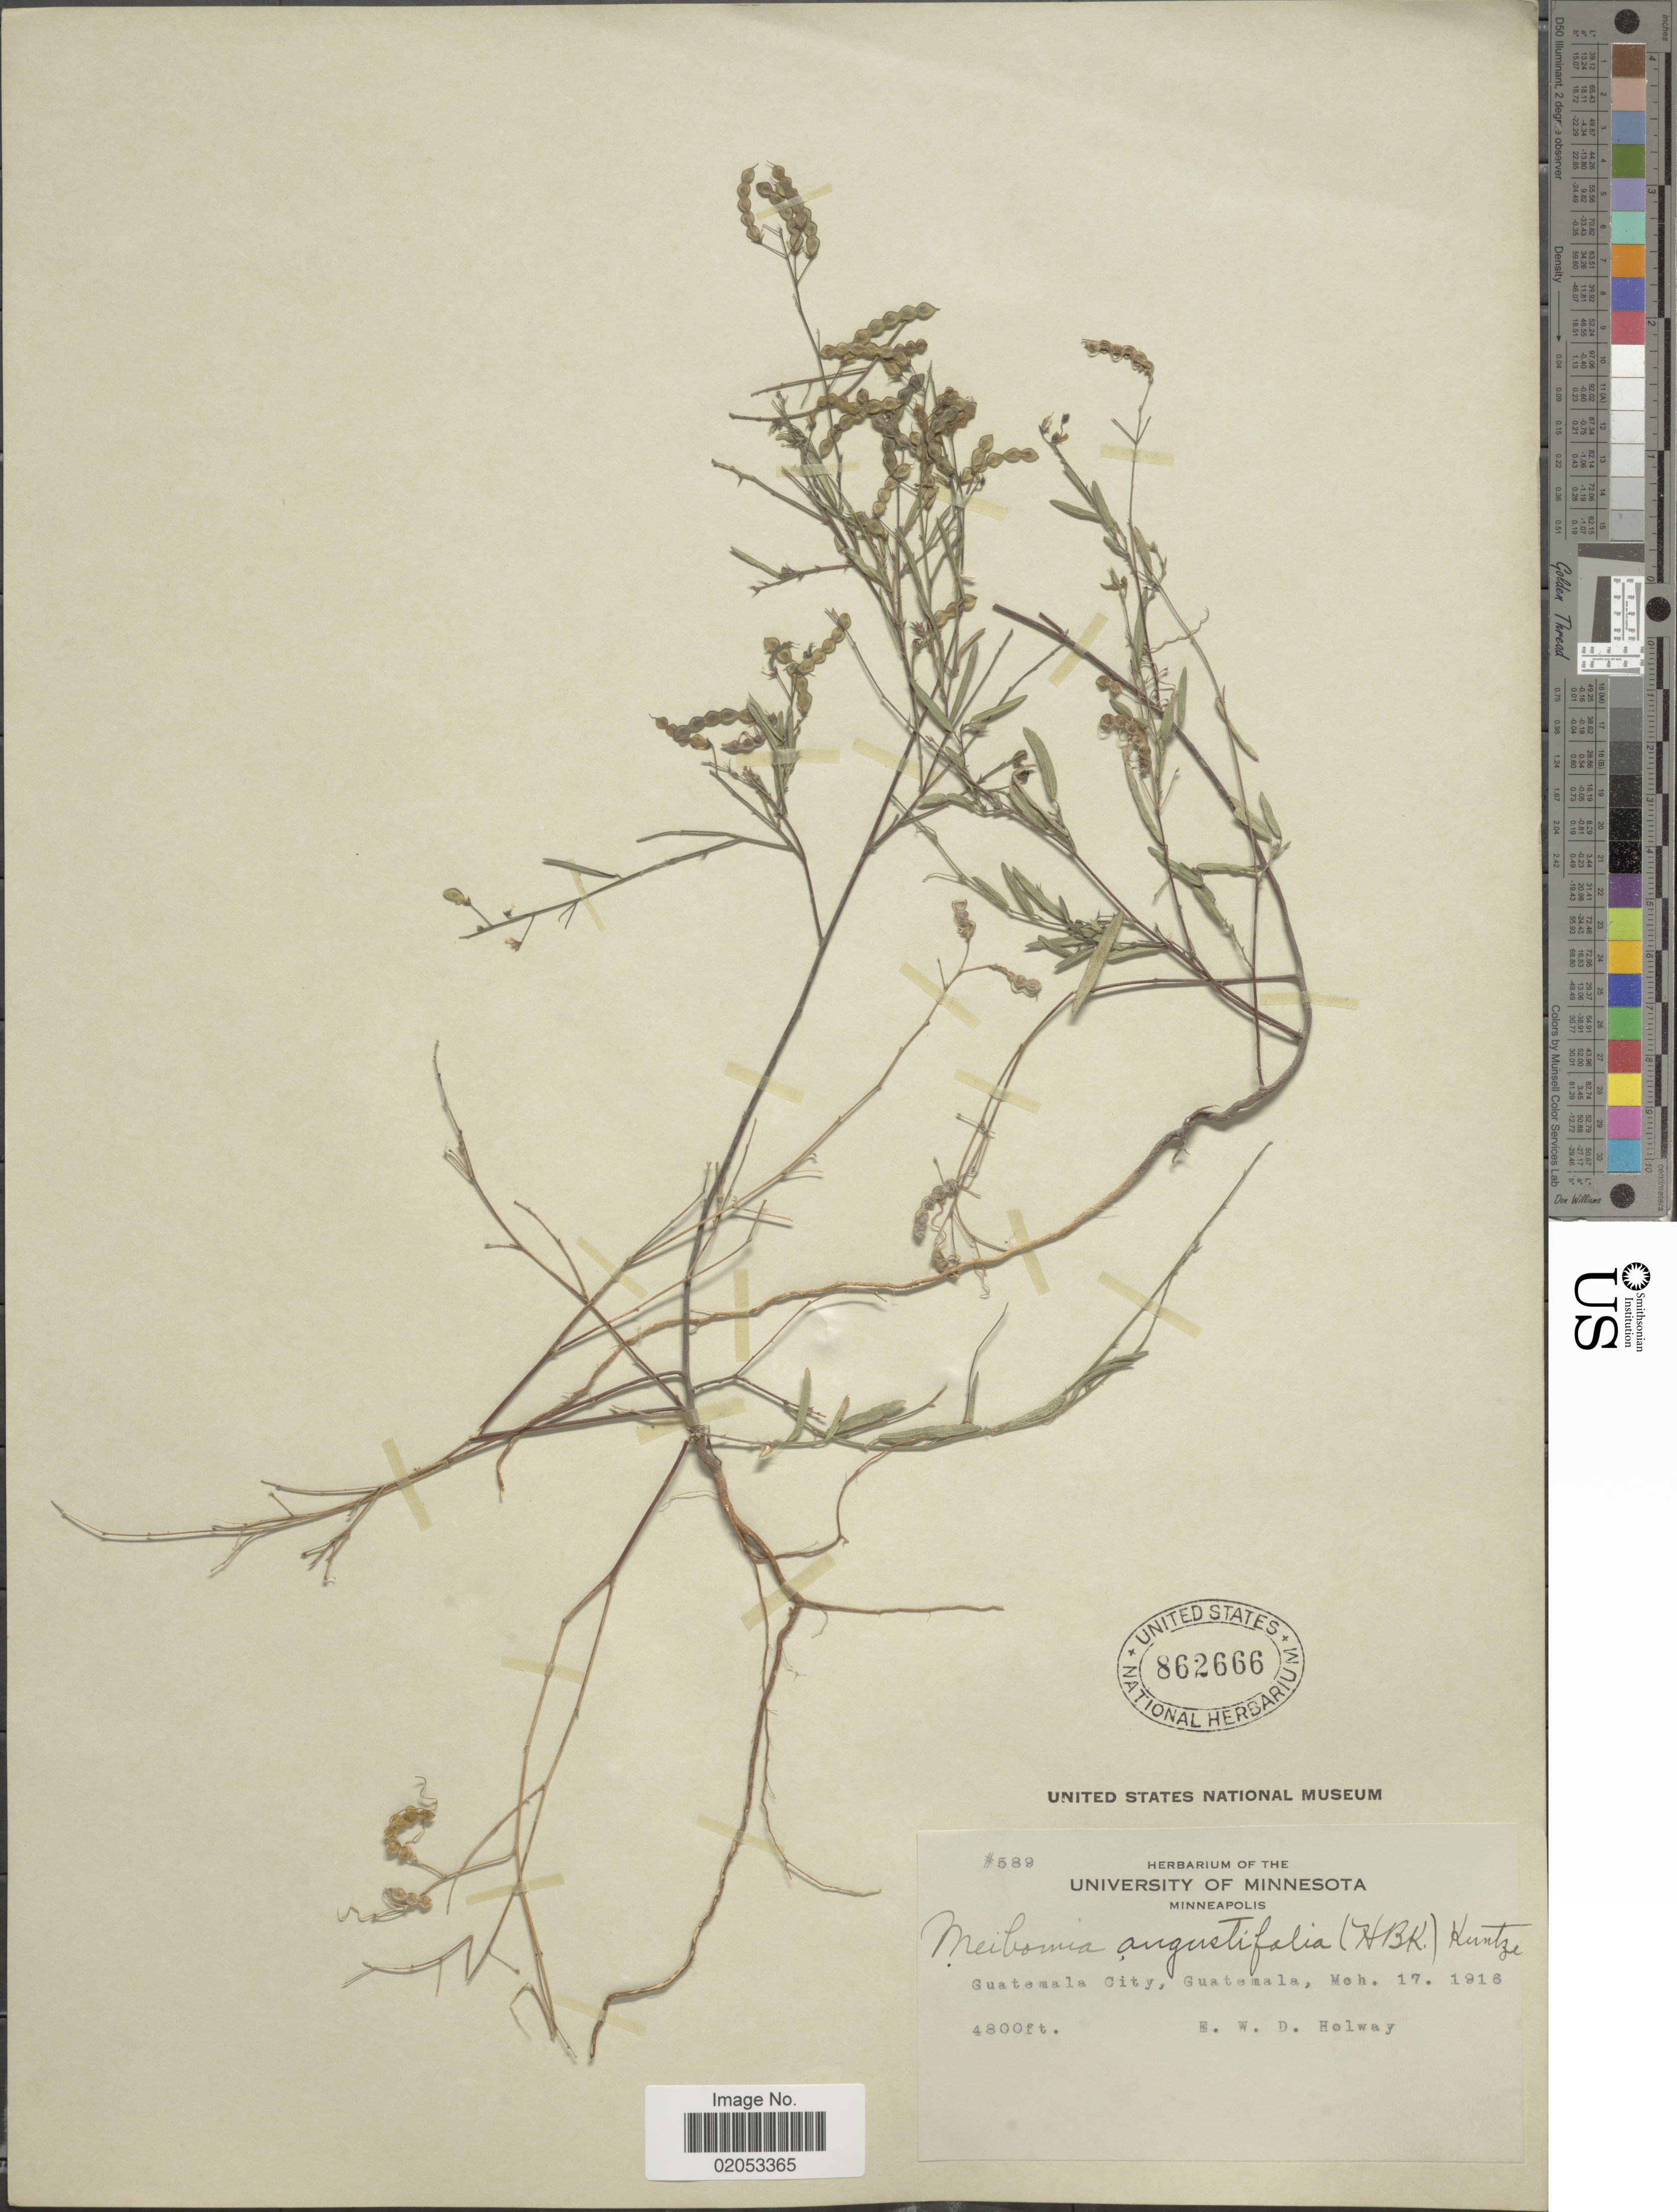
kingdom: Plantae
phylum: Tracheophyta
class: Magnoliopsida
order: Fabales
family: Fabaceae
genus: Desmodium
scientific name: Desmodium angustifolium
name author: (Kunth) DC.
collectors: E. W. D. Holway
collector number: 589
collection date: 1916-03-17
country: Guatemala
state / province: Guatemala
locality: Guatemala City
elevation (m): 1463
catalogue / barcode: US 862666